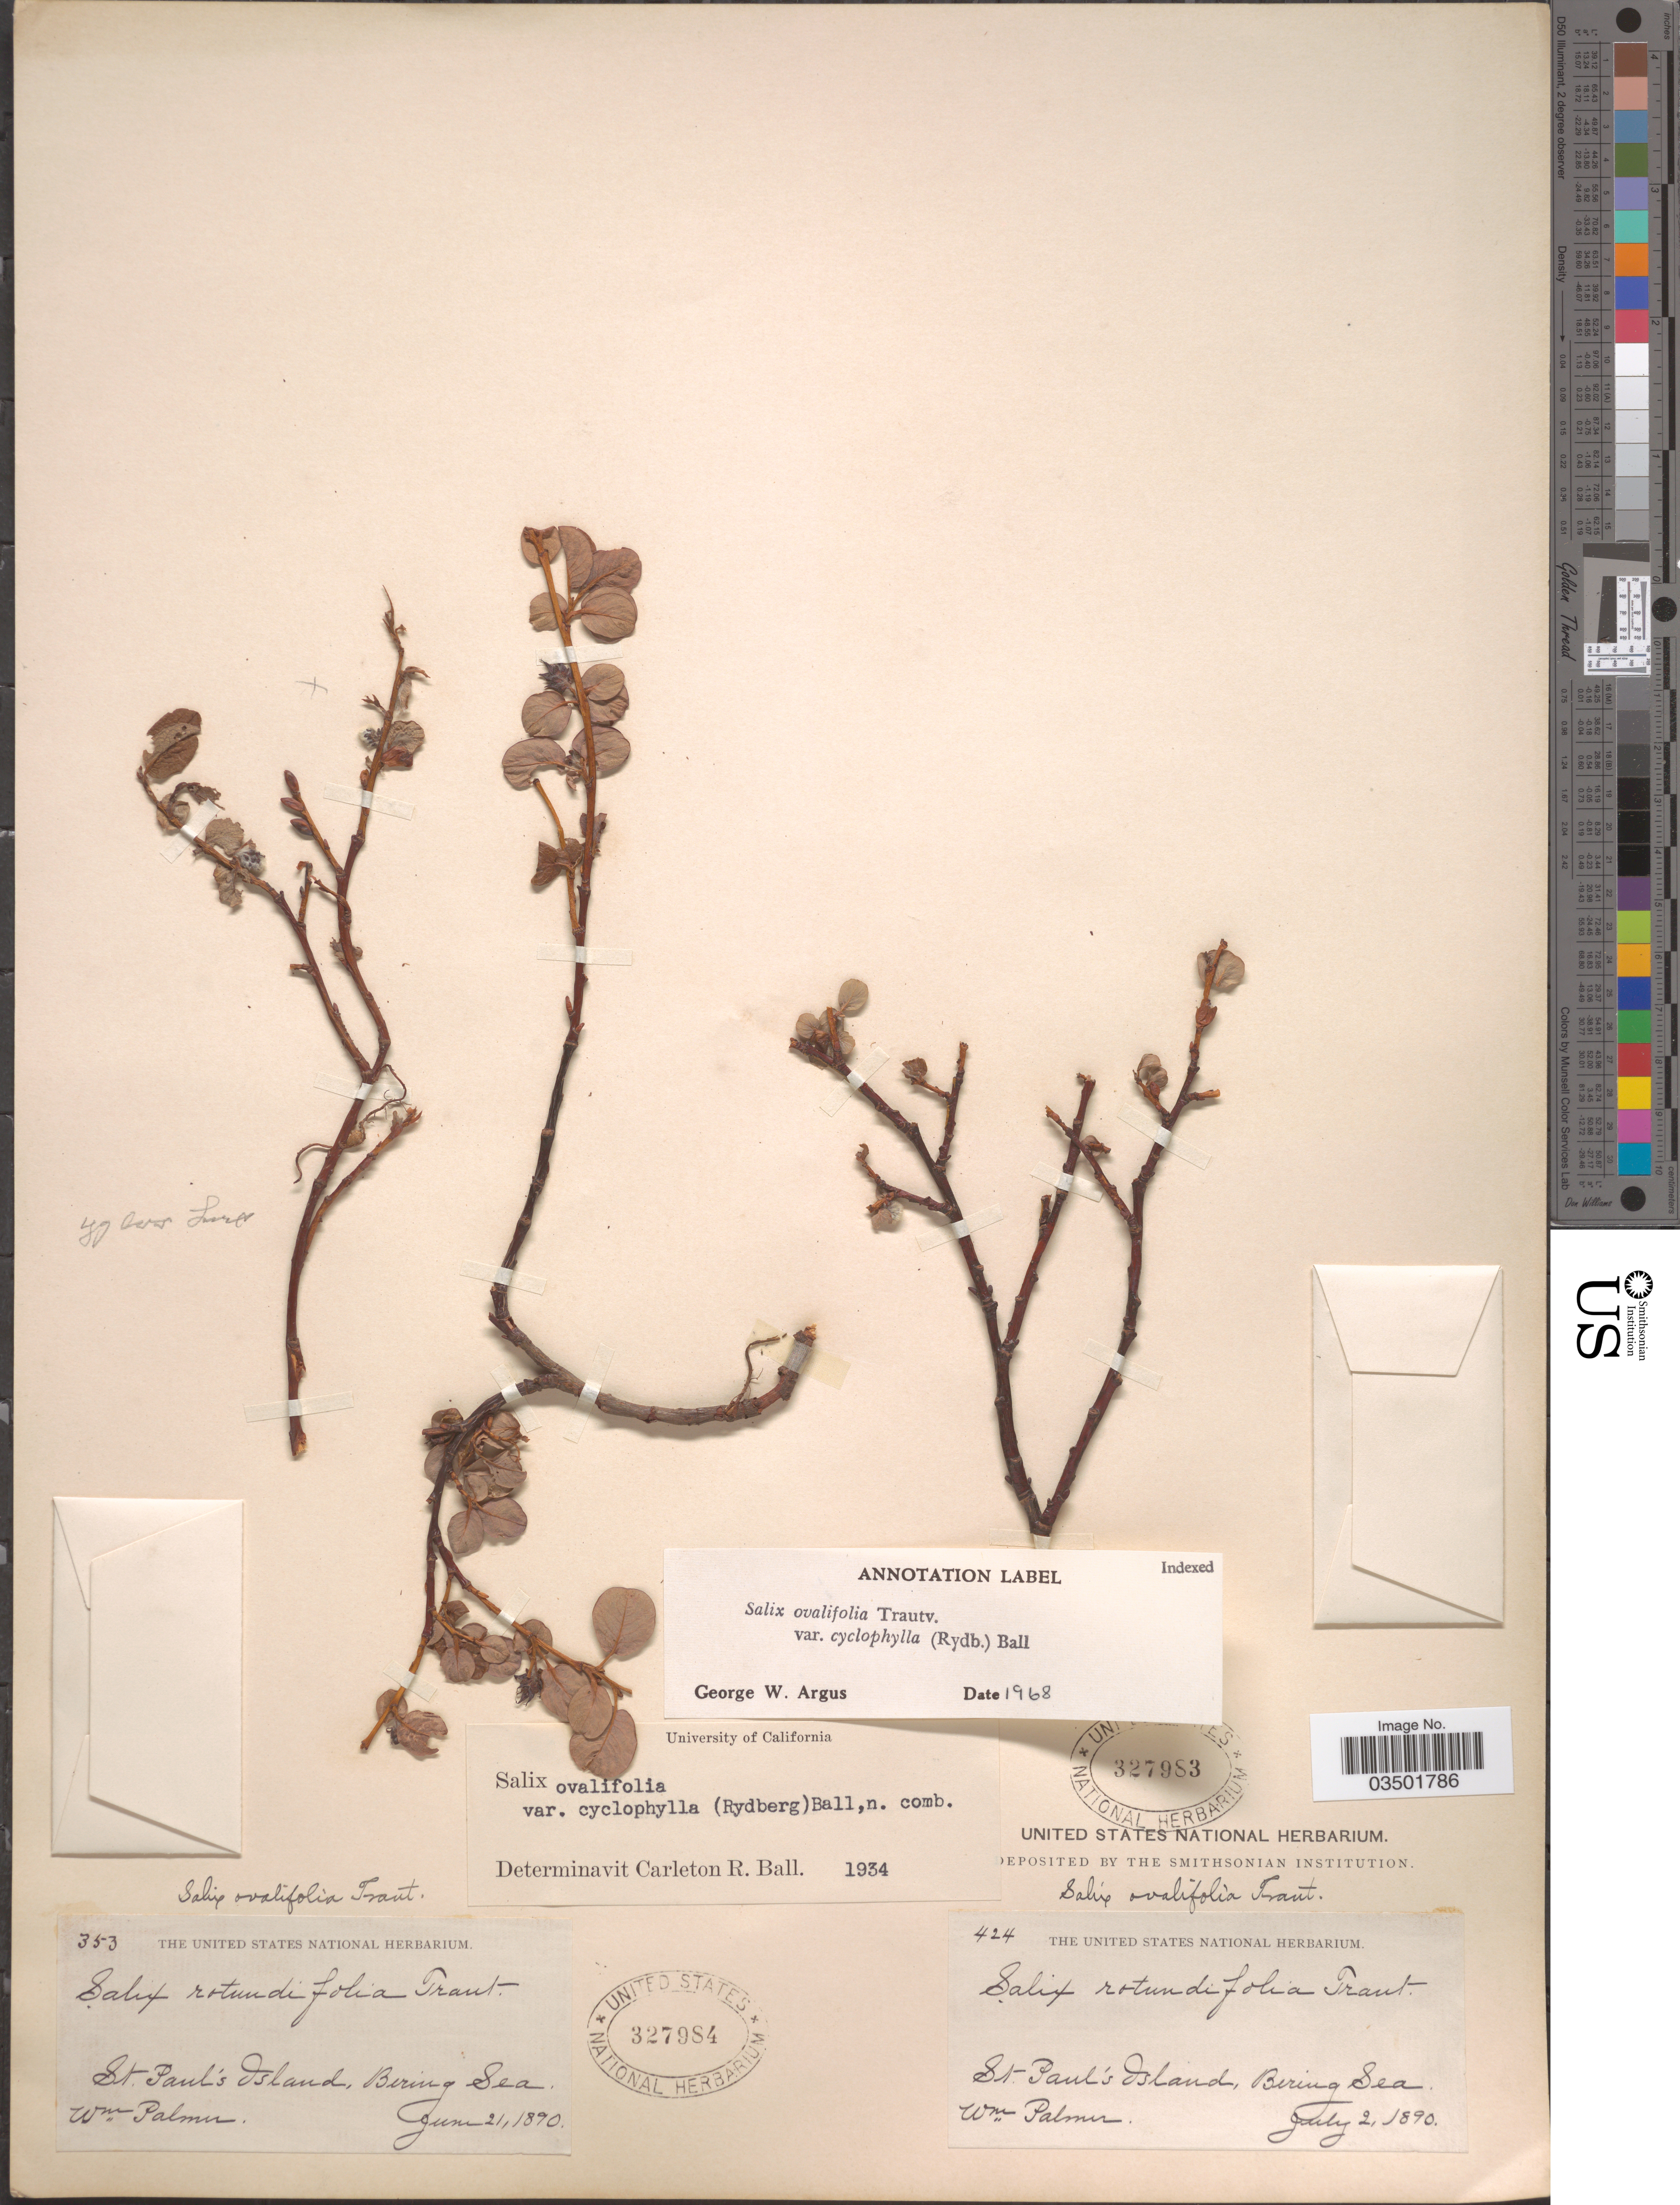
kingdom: Plantae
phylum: Tracheophyta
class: Magnoliopsida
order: Malpighiales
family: Salicaceae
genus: Salix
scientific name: Salix ovalifolia var. cyclophylla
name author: (Rydb.) C.R. Ball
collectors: W. Palmer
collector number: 424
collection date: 1890-07-02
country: United States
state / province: Alaska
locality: St. Paul's Island, Bering Sea.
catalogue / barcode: US 327983-2